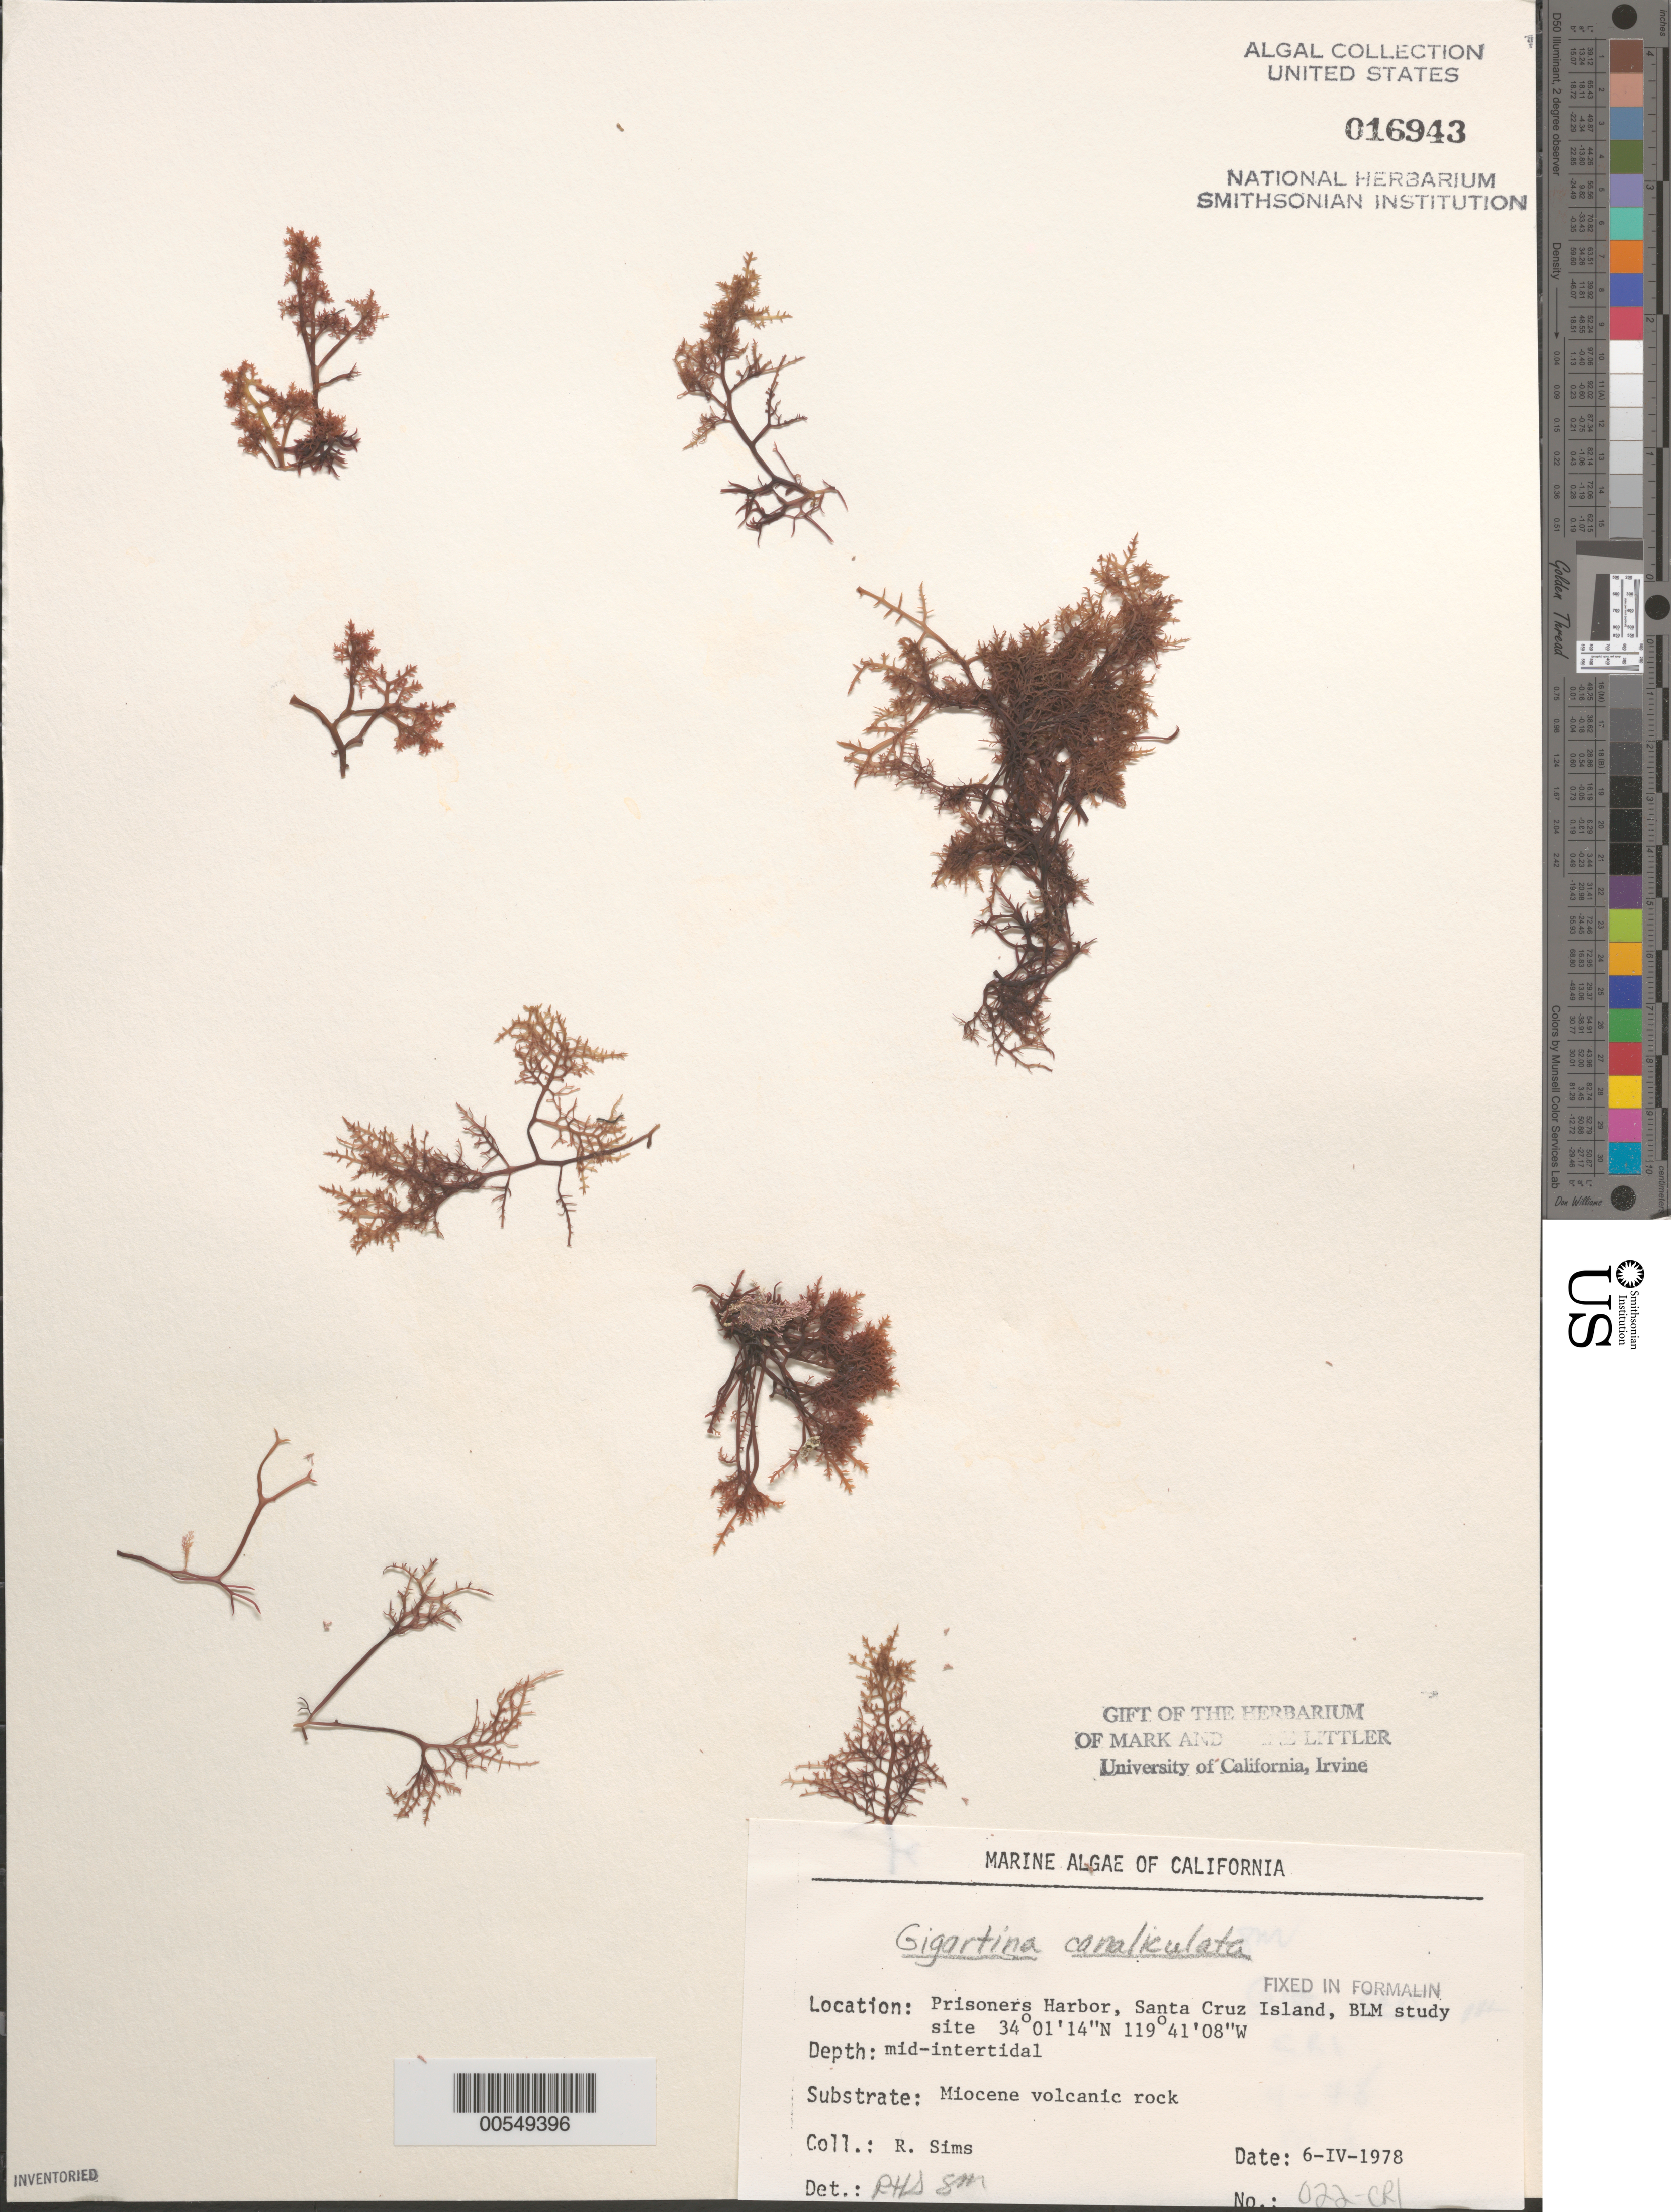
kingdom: Plantae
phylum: Rhodophyta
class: Florideophyceae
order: Gigartinales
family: Gigartinaceae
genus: Chondracanthus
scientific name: Chondracanthus canaliculatus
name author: (Harv.) Guiry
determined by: Algae name updating Project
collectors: R. H. Sims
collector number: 022-cri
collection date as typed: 06 Apr 1978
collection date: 1978-04-06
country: United States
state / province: California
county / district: Santa Barbara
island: Santa Cruz Island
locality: Prisoners Harbor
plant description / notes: BLM-SOCALBIGHT Rocky Intertidal Survey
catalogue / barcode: US 16943